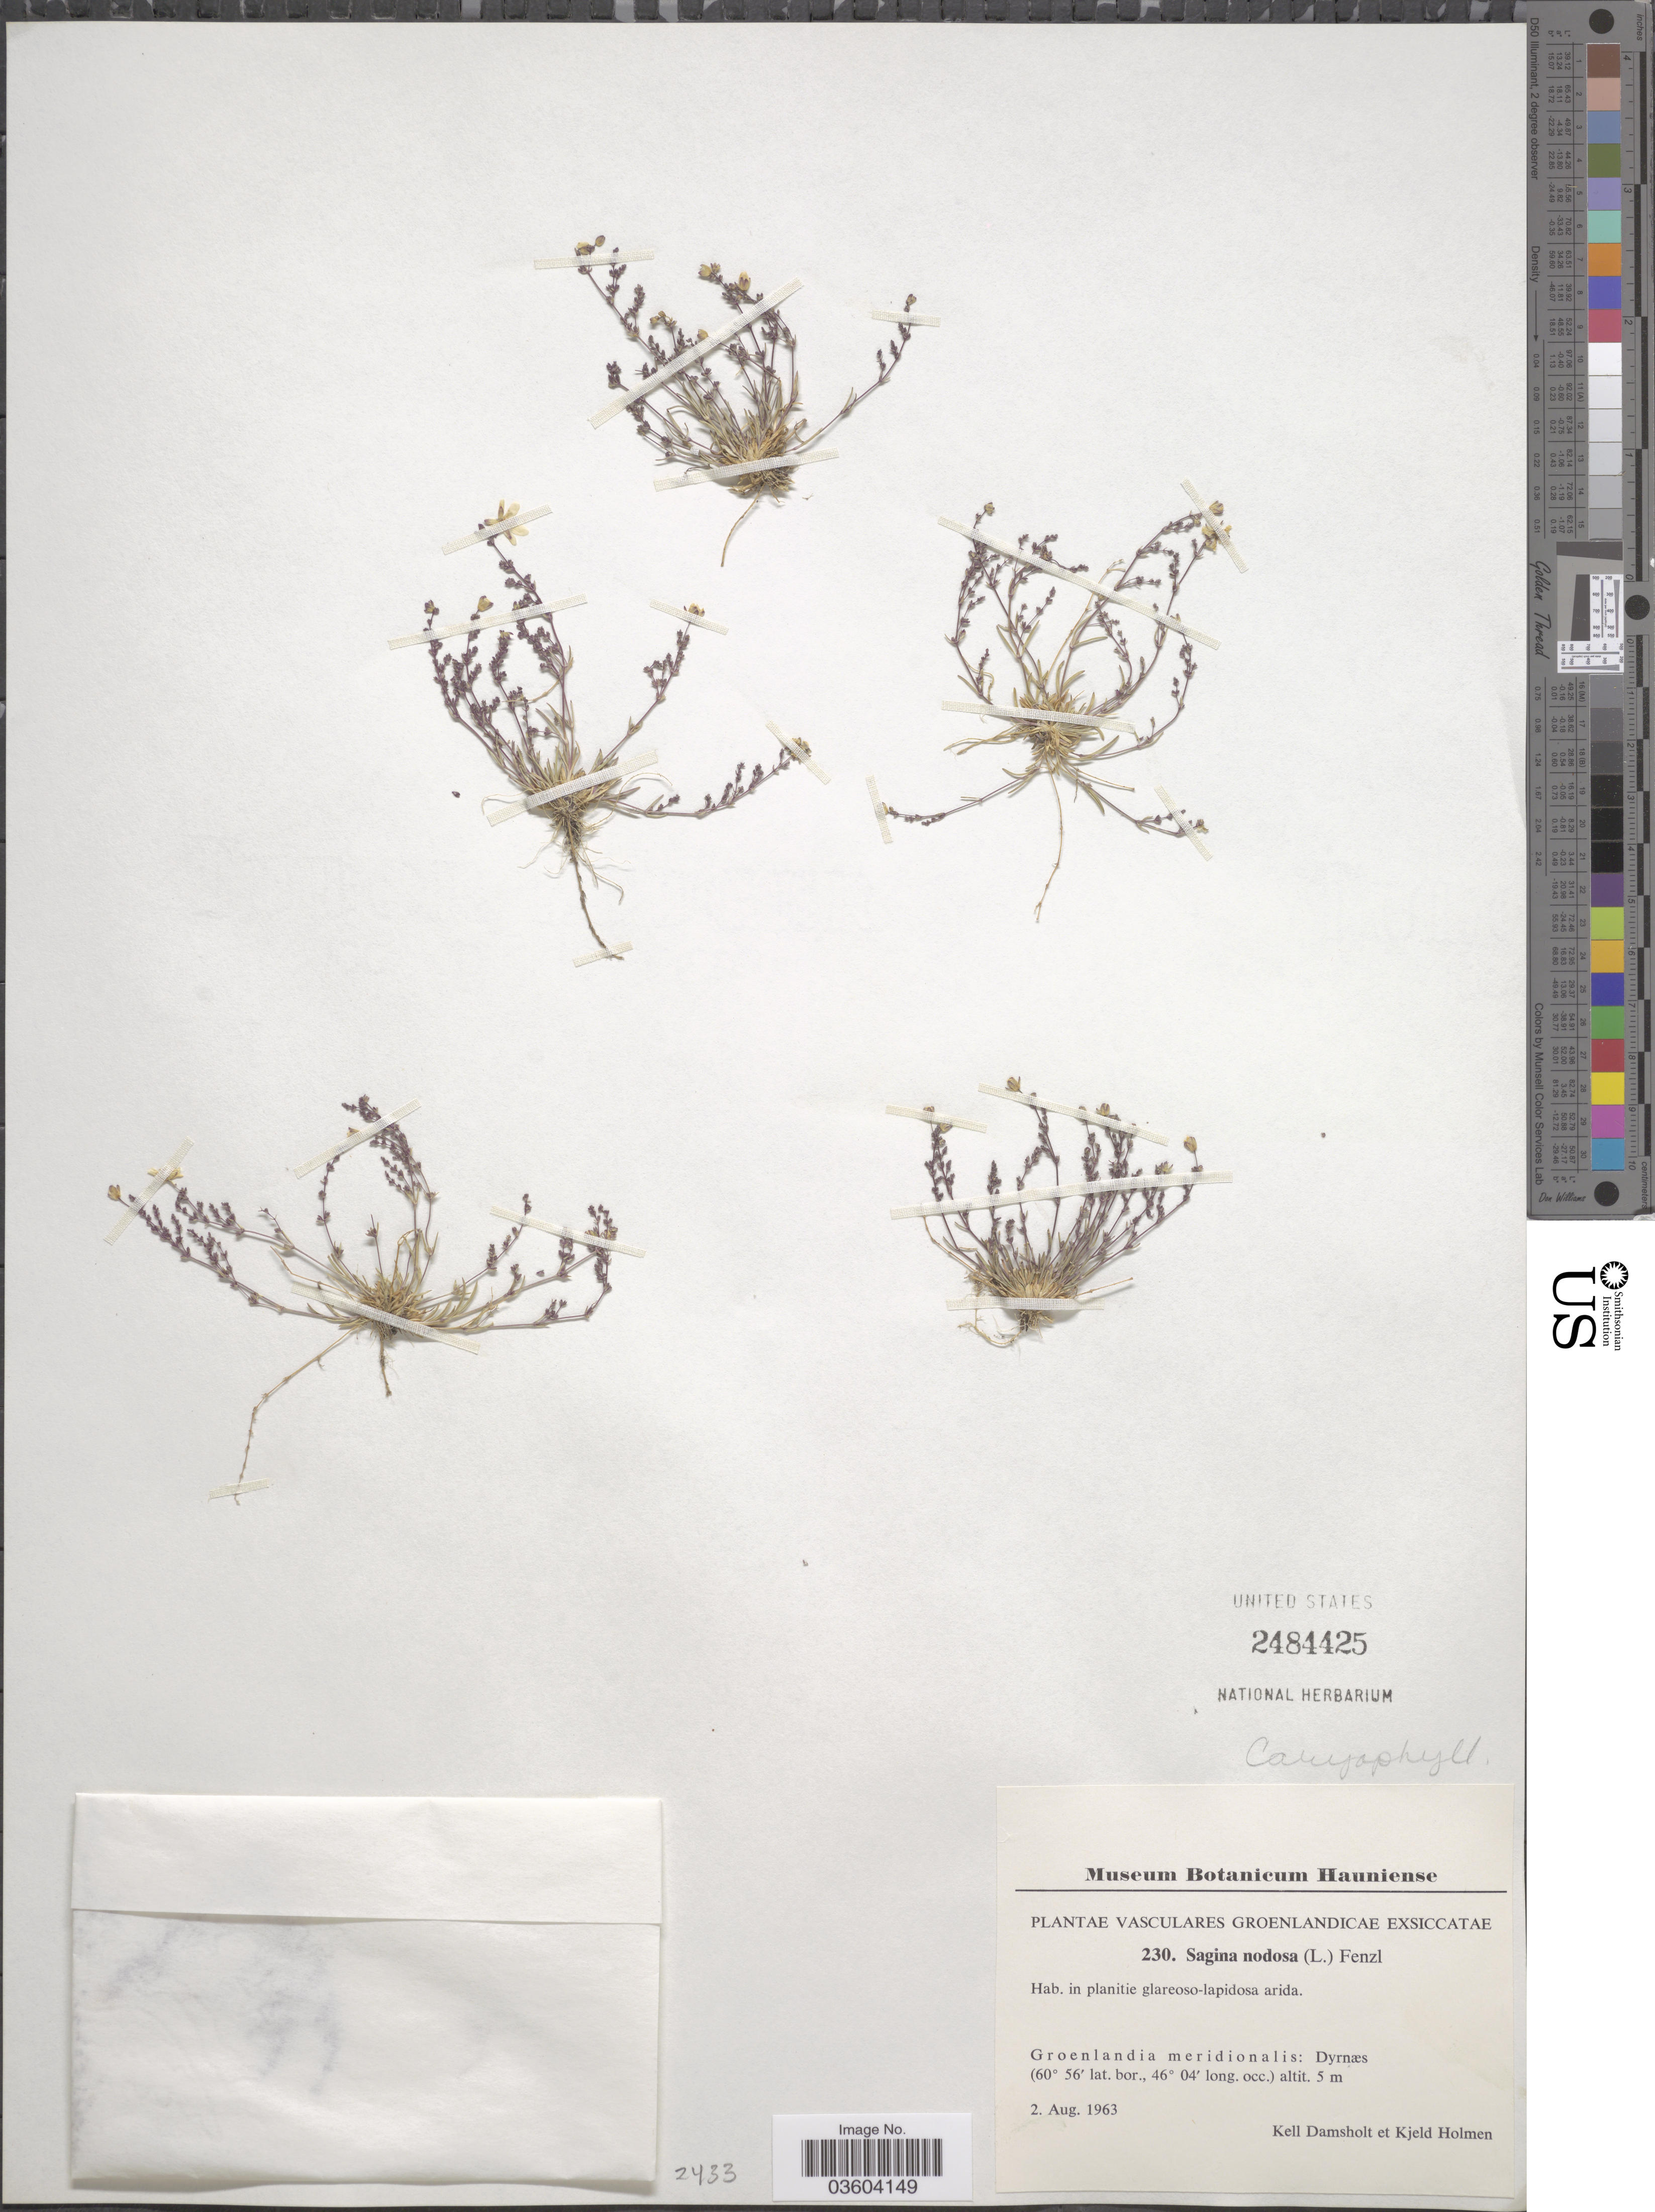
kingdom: Plantae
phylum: Tracheophyta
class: Magnoliopsida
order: Caryophyllales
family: Caryophyllaceae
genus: Sagina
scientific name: Sagina nodosa var. pubescens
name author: Mert. & W.D.J. Koch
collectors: K. Damsholt & K. A. Holmen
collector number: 230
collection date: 1963-08-02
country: Greenland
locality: Groenlandia meridionalis: Dyrnæs.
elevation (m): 5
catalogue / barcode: US 2484425